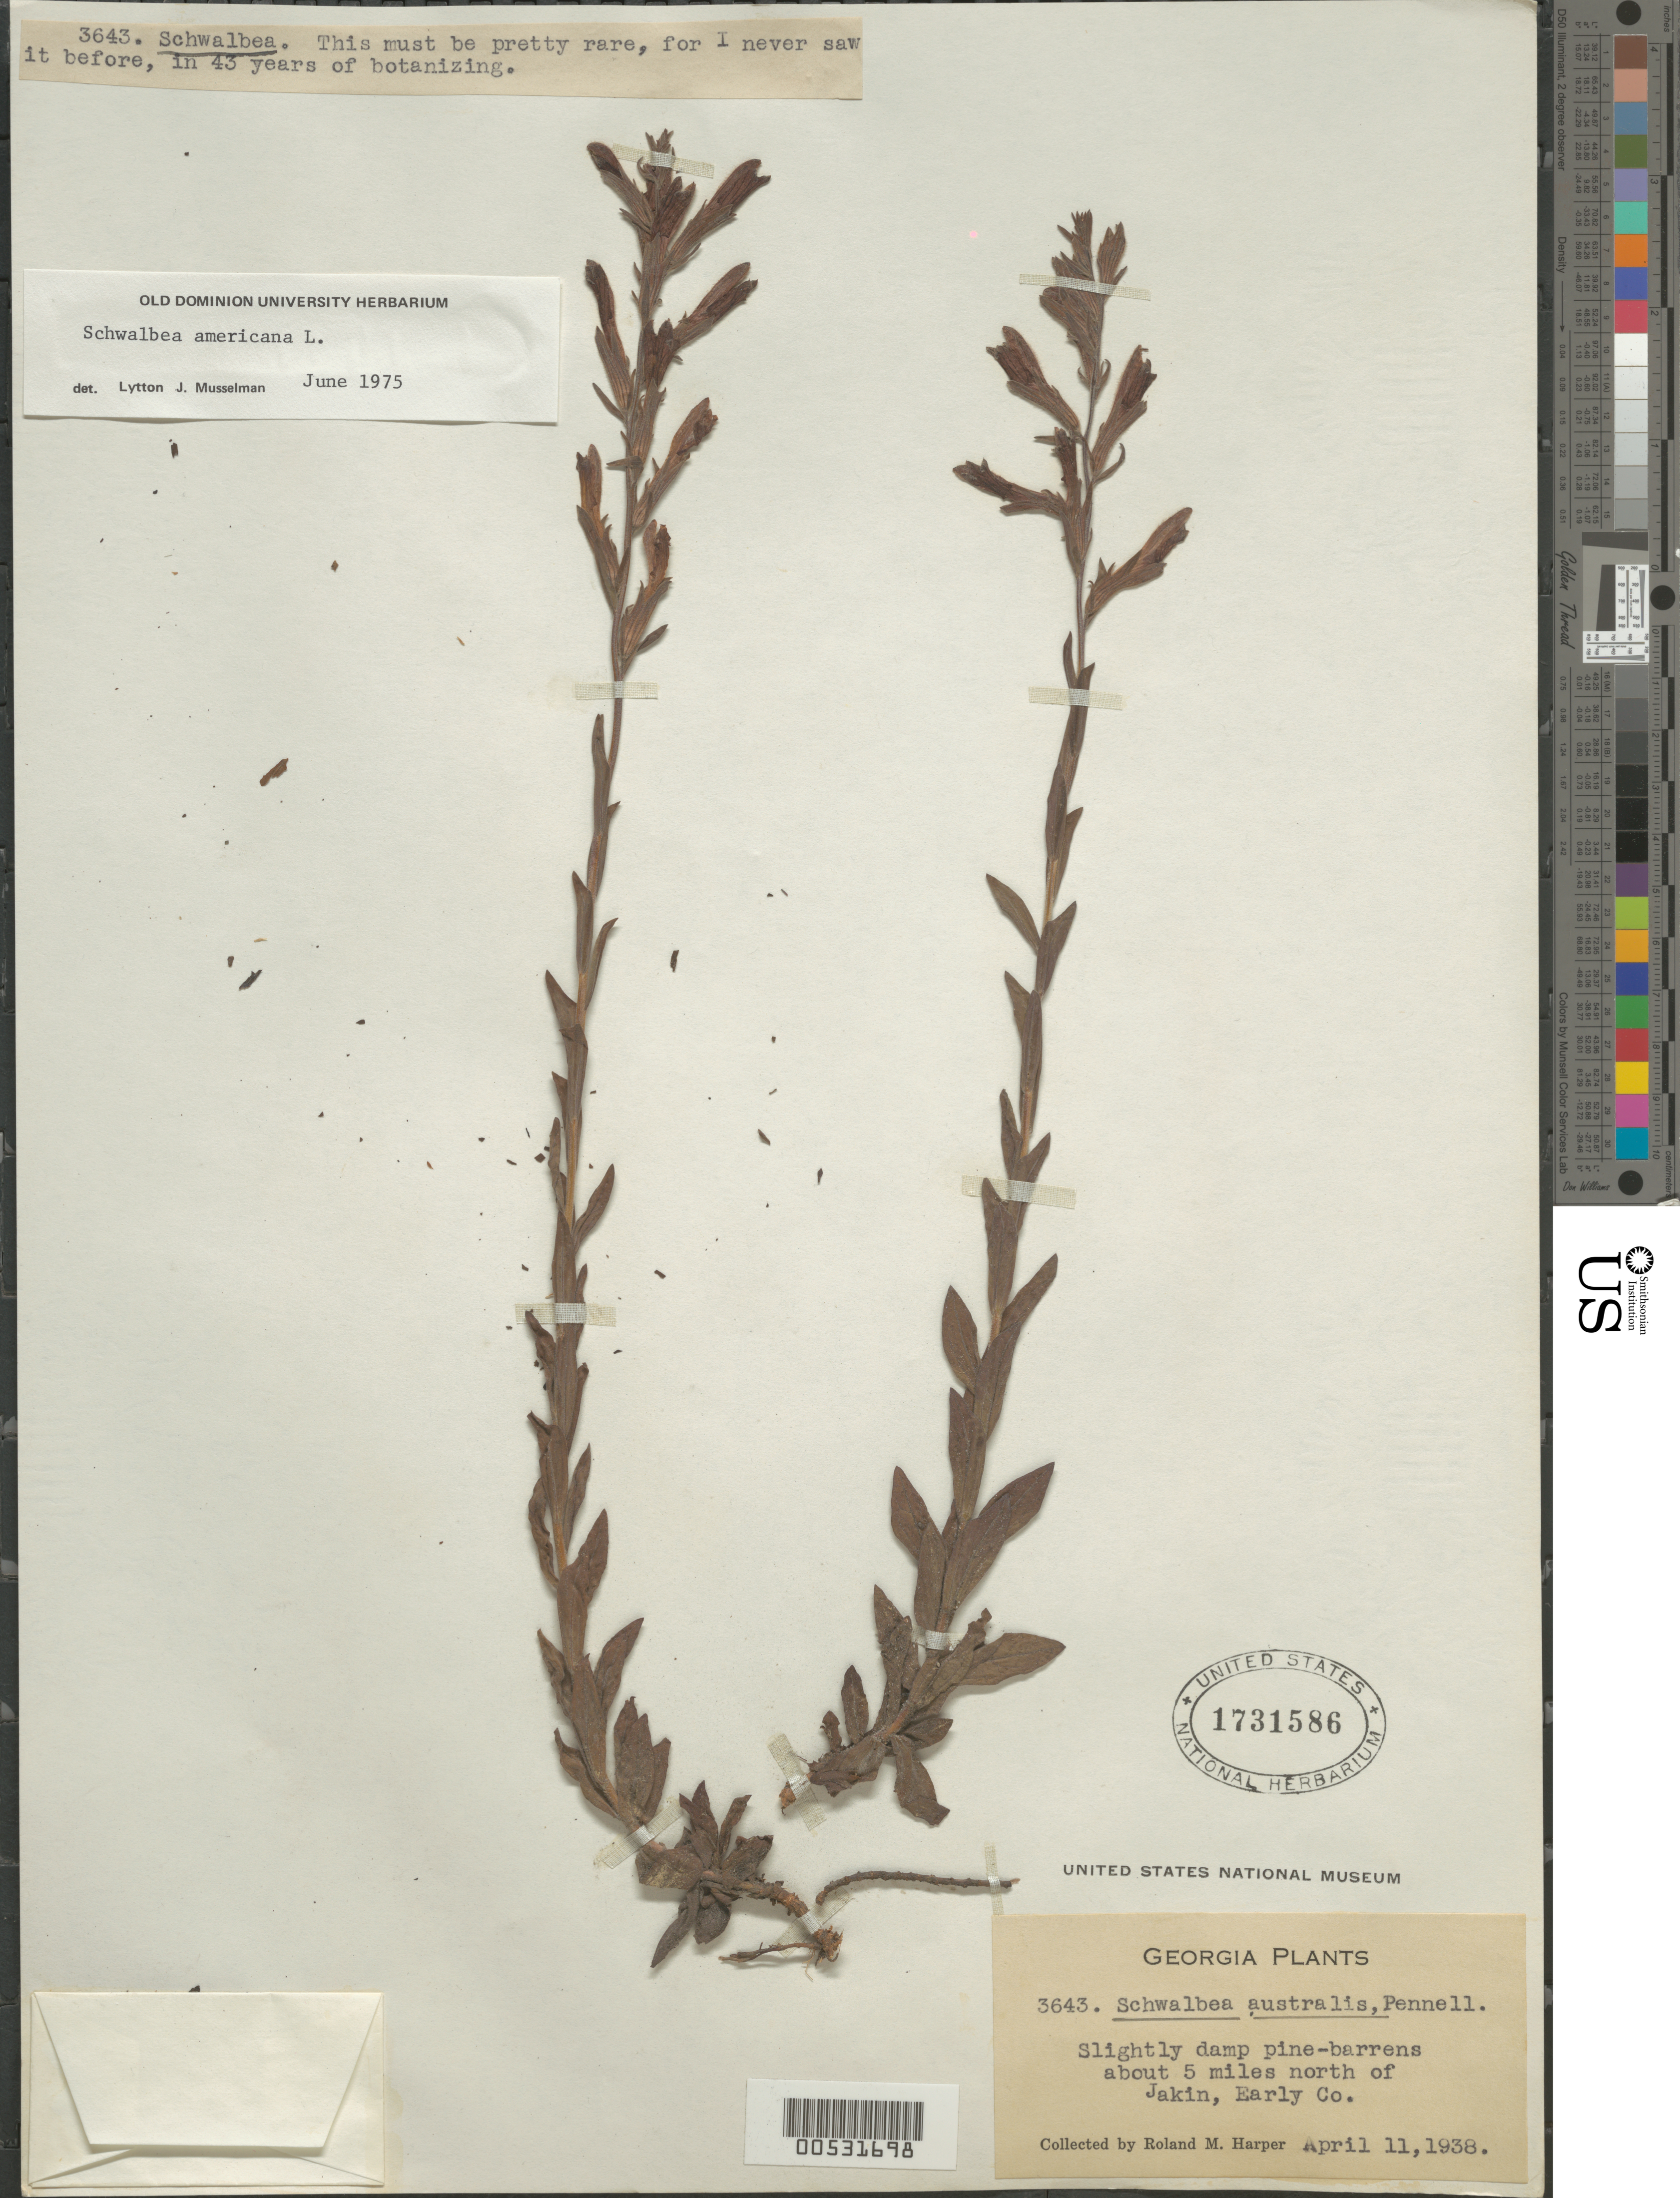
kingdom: Plantae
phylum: Tracheophyta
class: Magnoliopsida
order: Lamiales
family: Orobanchaceae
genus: Schwalbea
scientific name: Schwalbea americana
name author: L.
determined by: Musselman, Lytton J.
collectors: R. M. Harper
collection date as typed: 11 Apr 1938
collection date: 1938-04-11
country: United States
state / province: Georgia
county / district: Early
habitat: Slightly damp pine-barrens.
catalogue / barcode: US 1731586